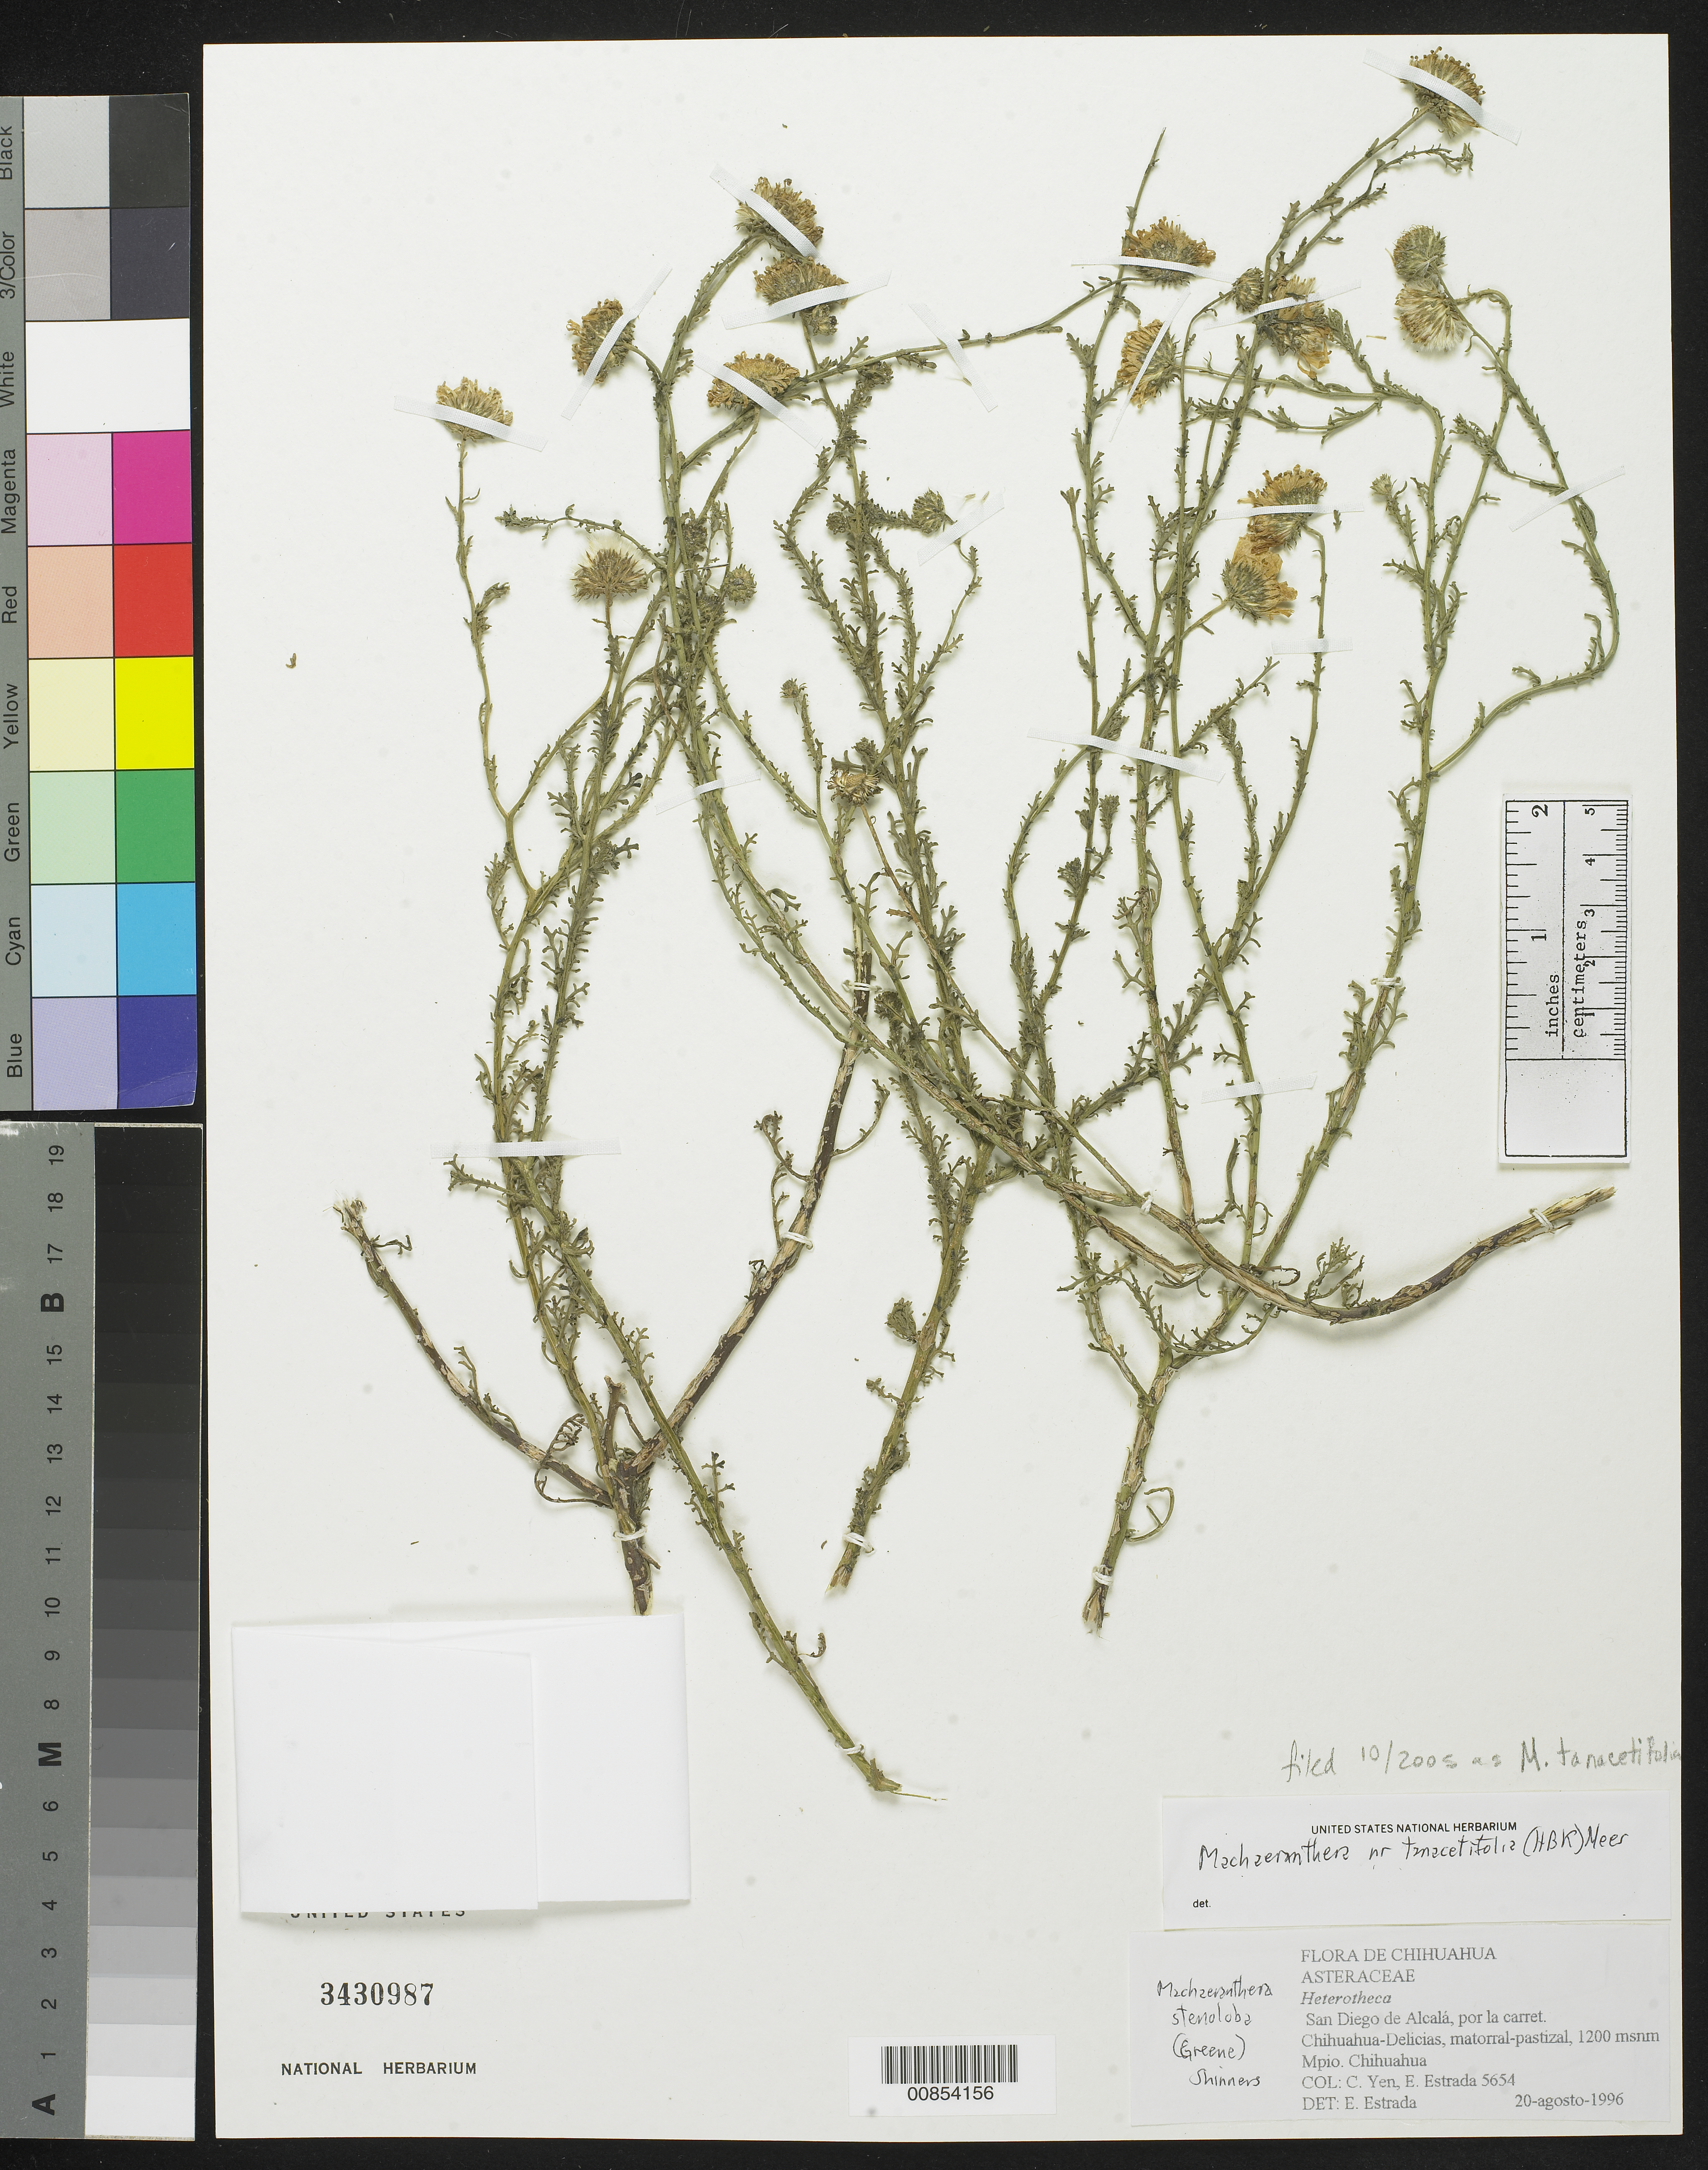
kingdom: Plantae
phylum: Tracheophyta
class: Magnoliopsida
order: Asterales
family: Asteraceae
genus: Machaeranthera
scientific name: Machaeranthera tanacetifolia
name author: (Kunth) Nees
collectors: Y. C. Yang & E. Estrada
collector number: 5654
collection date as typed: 20 Aug 1996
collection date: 1996-08-20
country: Mexico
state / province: Chihuahua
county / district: Chihuahua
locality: San Diego de Alcalá, por la carretera Chihuahua-Delicias.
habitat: Matorral-pastizal.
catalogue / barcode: US 3430987